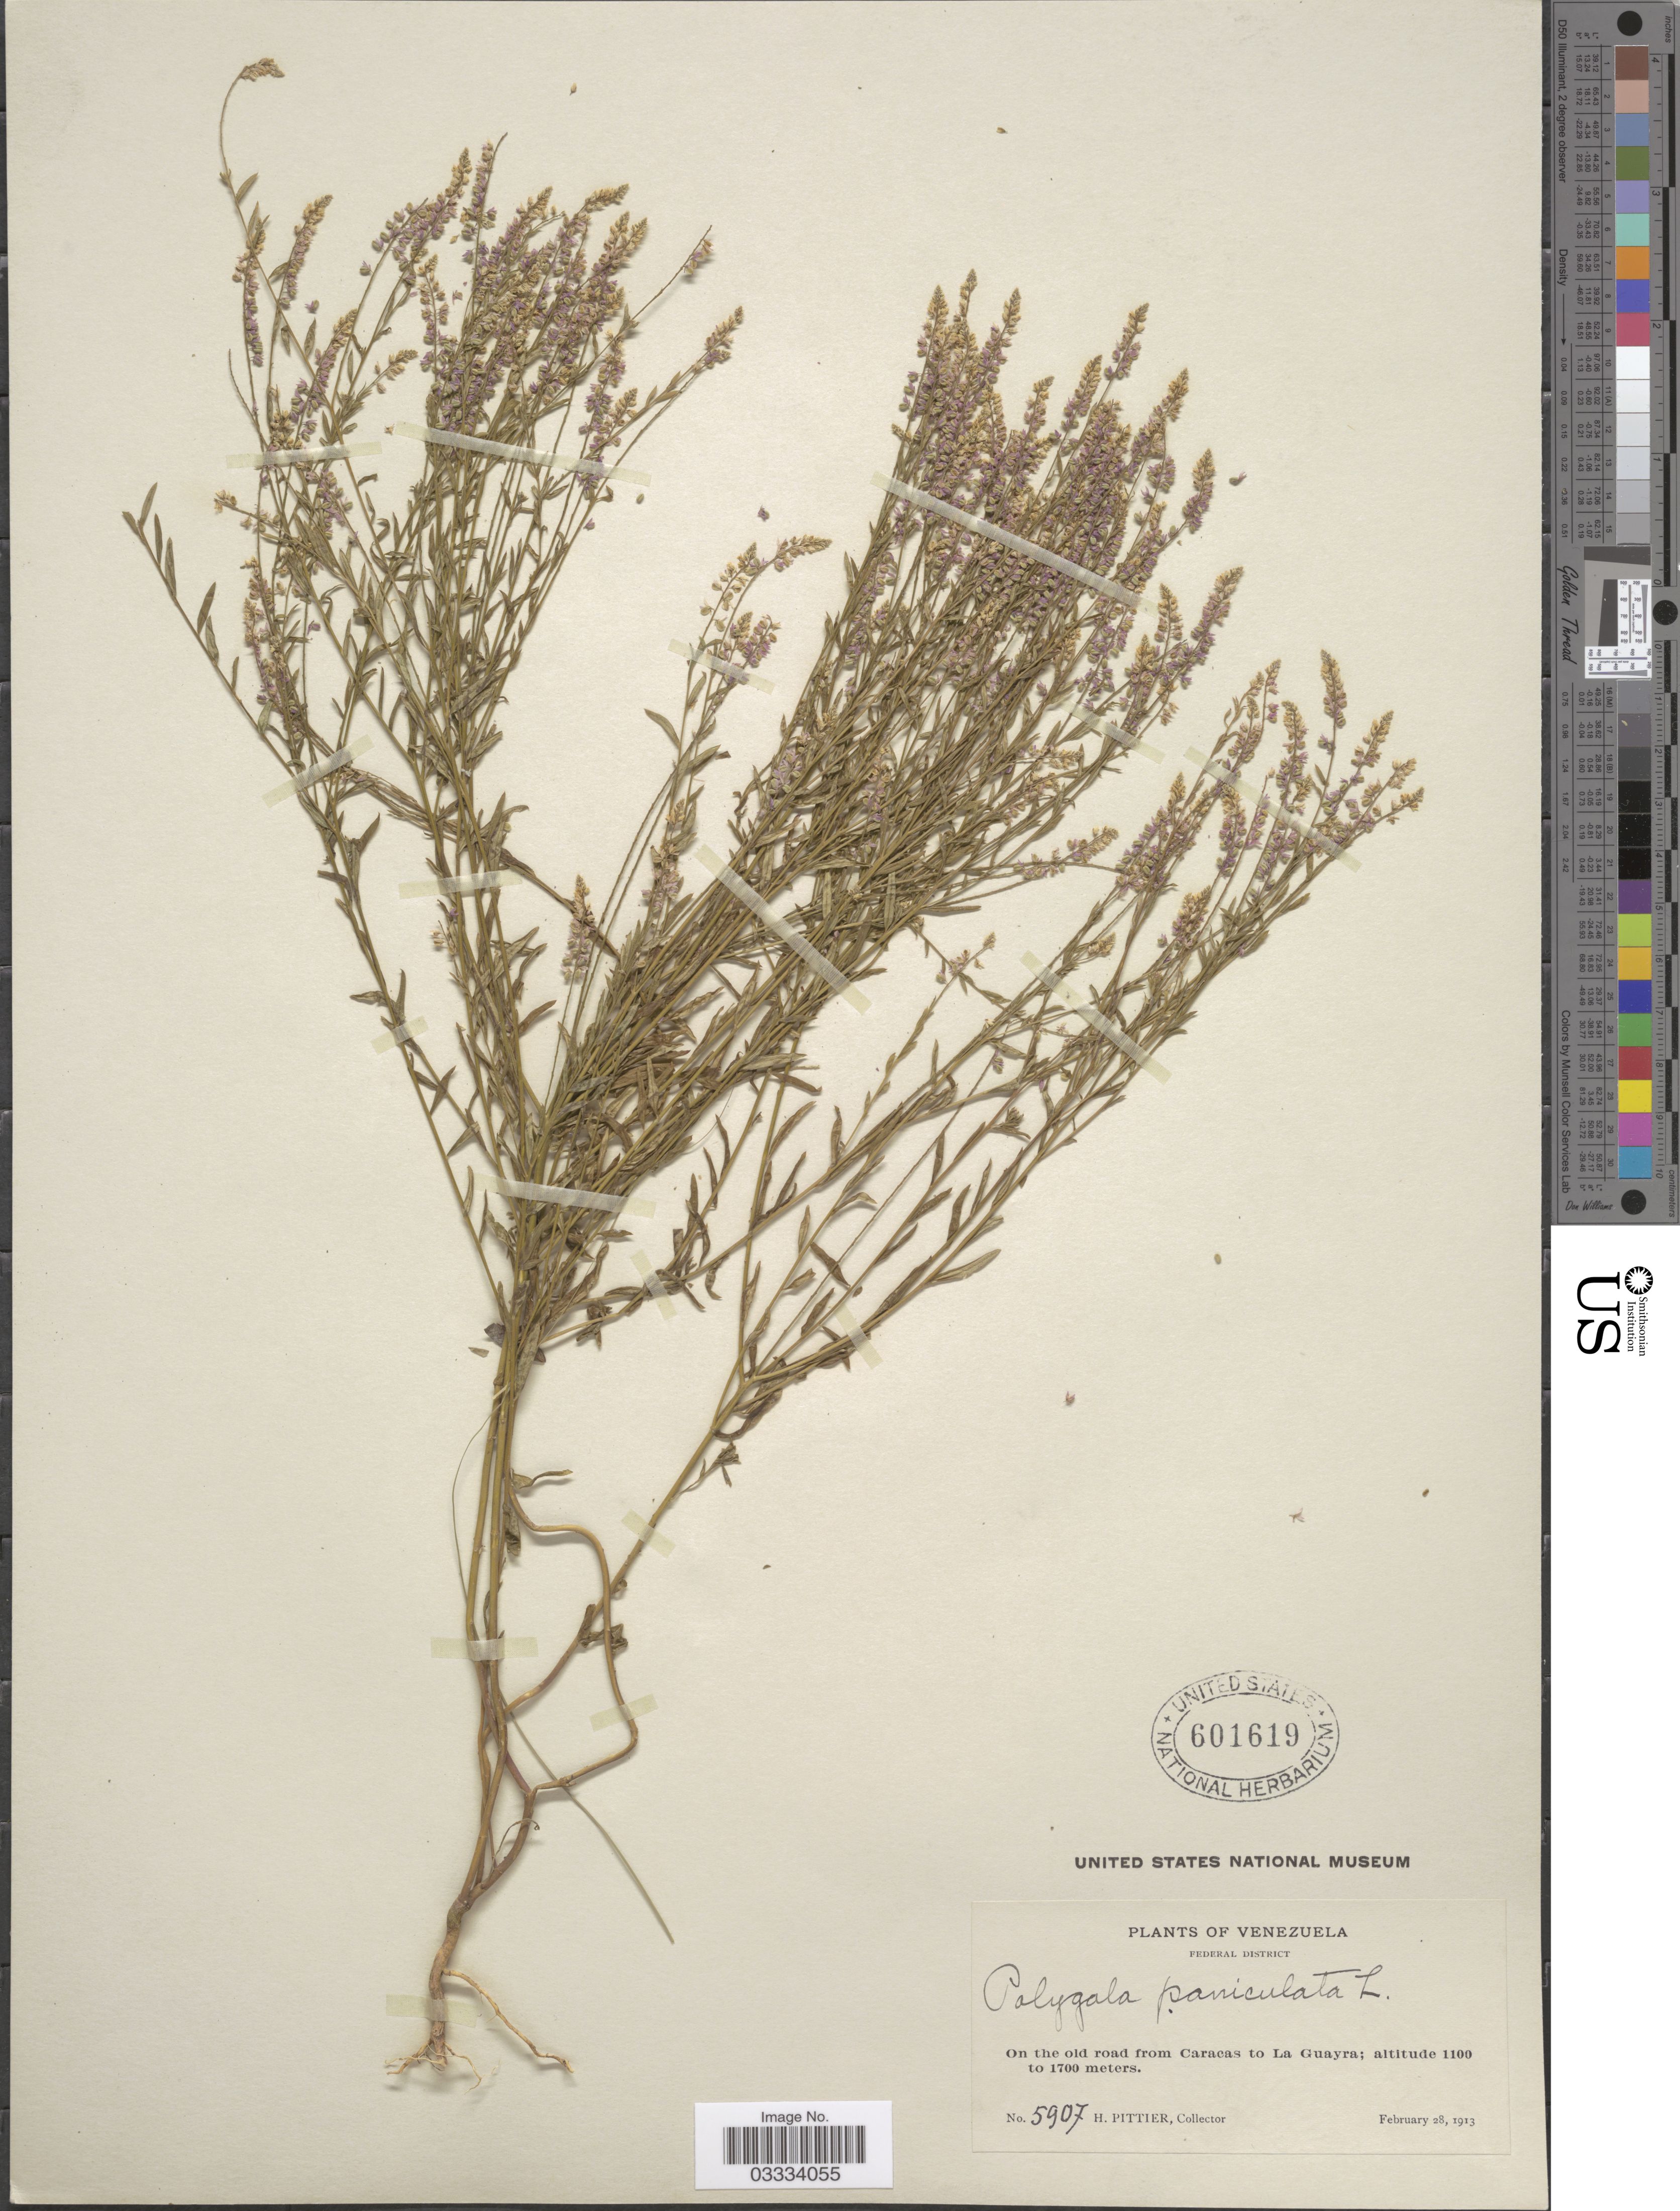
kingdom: Plantae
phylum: Tracheophyta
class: Magnoliopsida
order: Fabales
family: Polygalaceae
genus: Polygala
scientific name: Polygala paniculata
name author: L.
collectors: H. F. Pittier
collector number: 5907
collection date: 1913-02-28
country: Venezuela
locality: Federal District. On the old road from Caracas to La Guayra.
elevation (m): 1100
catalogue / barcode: US 601619